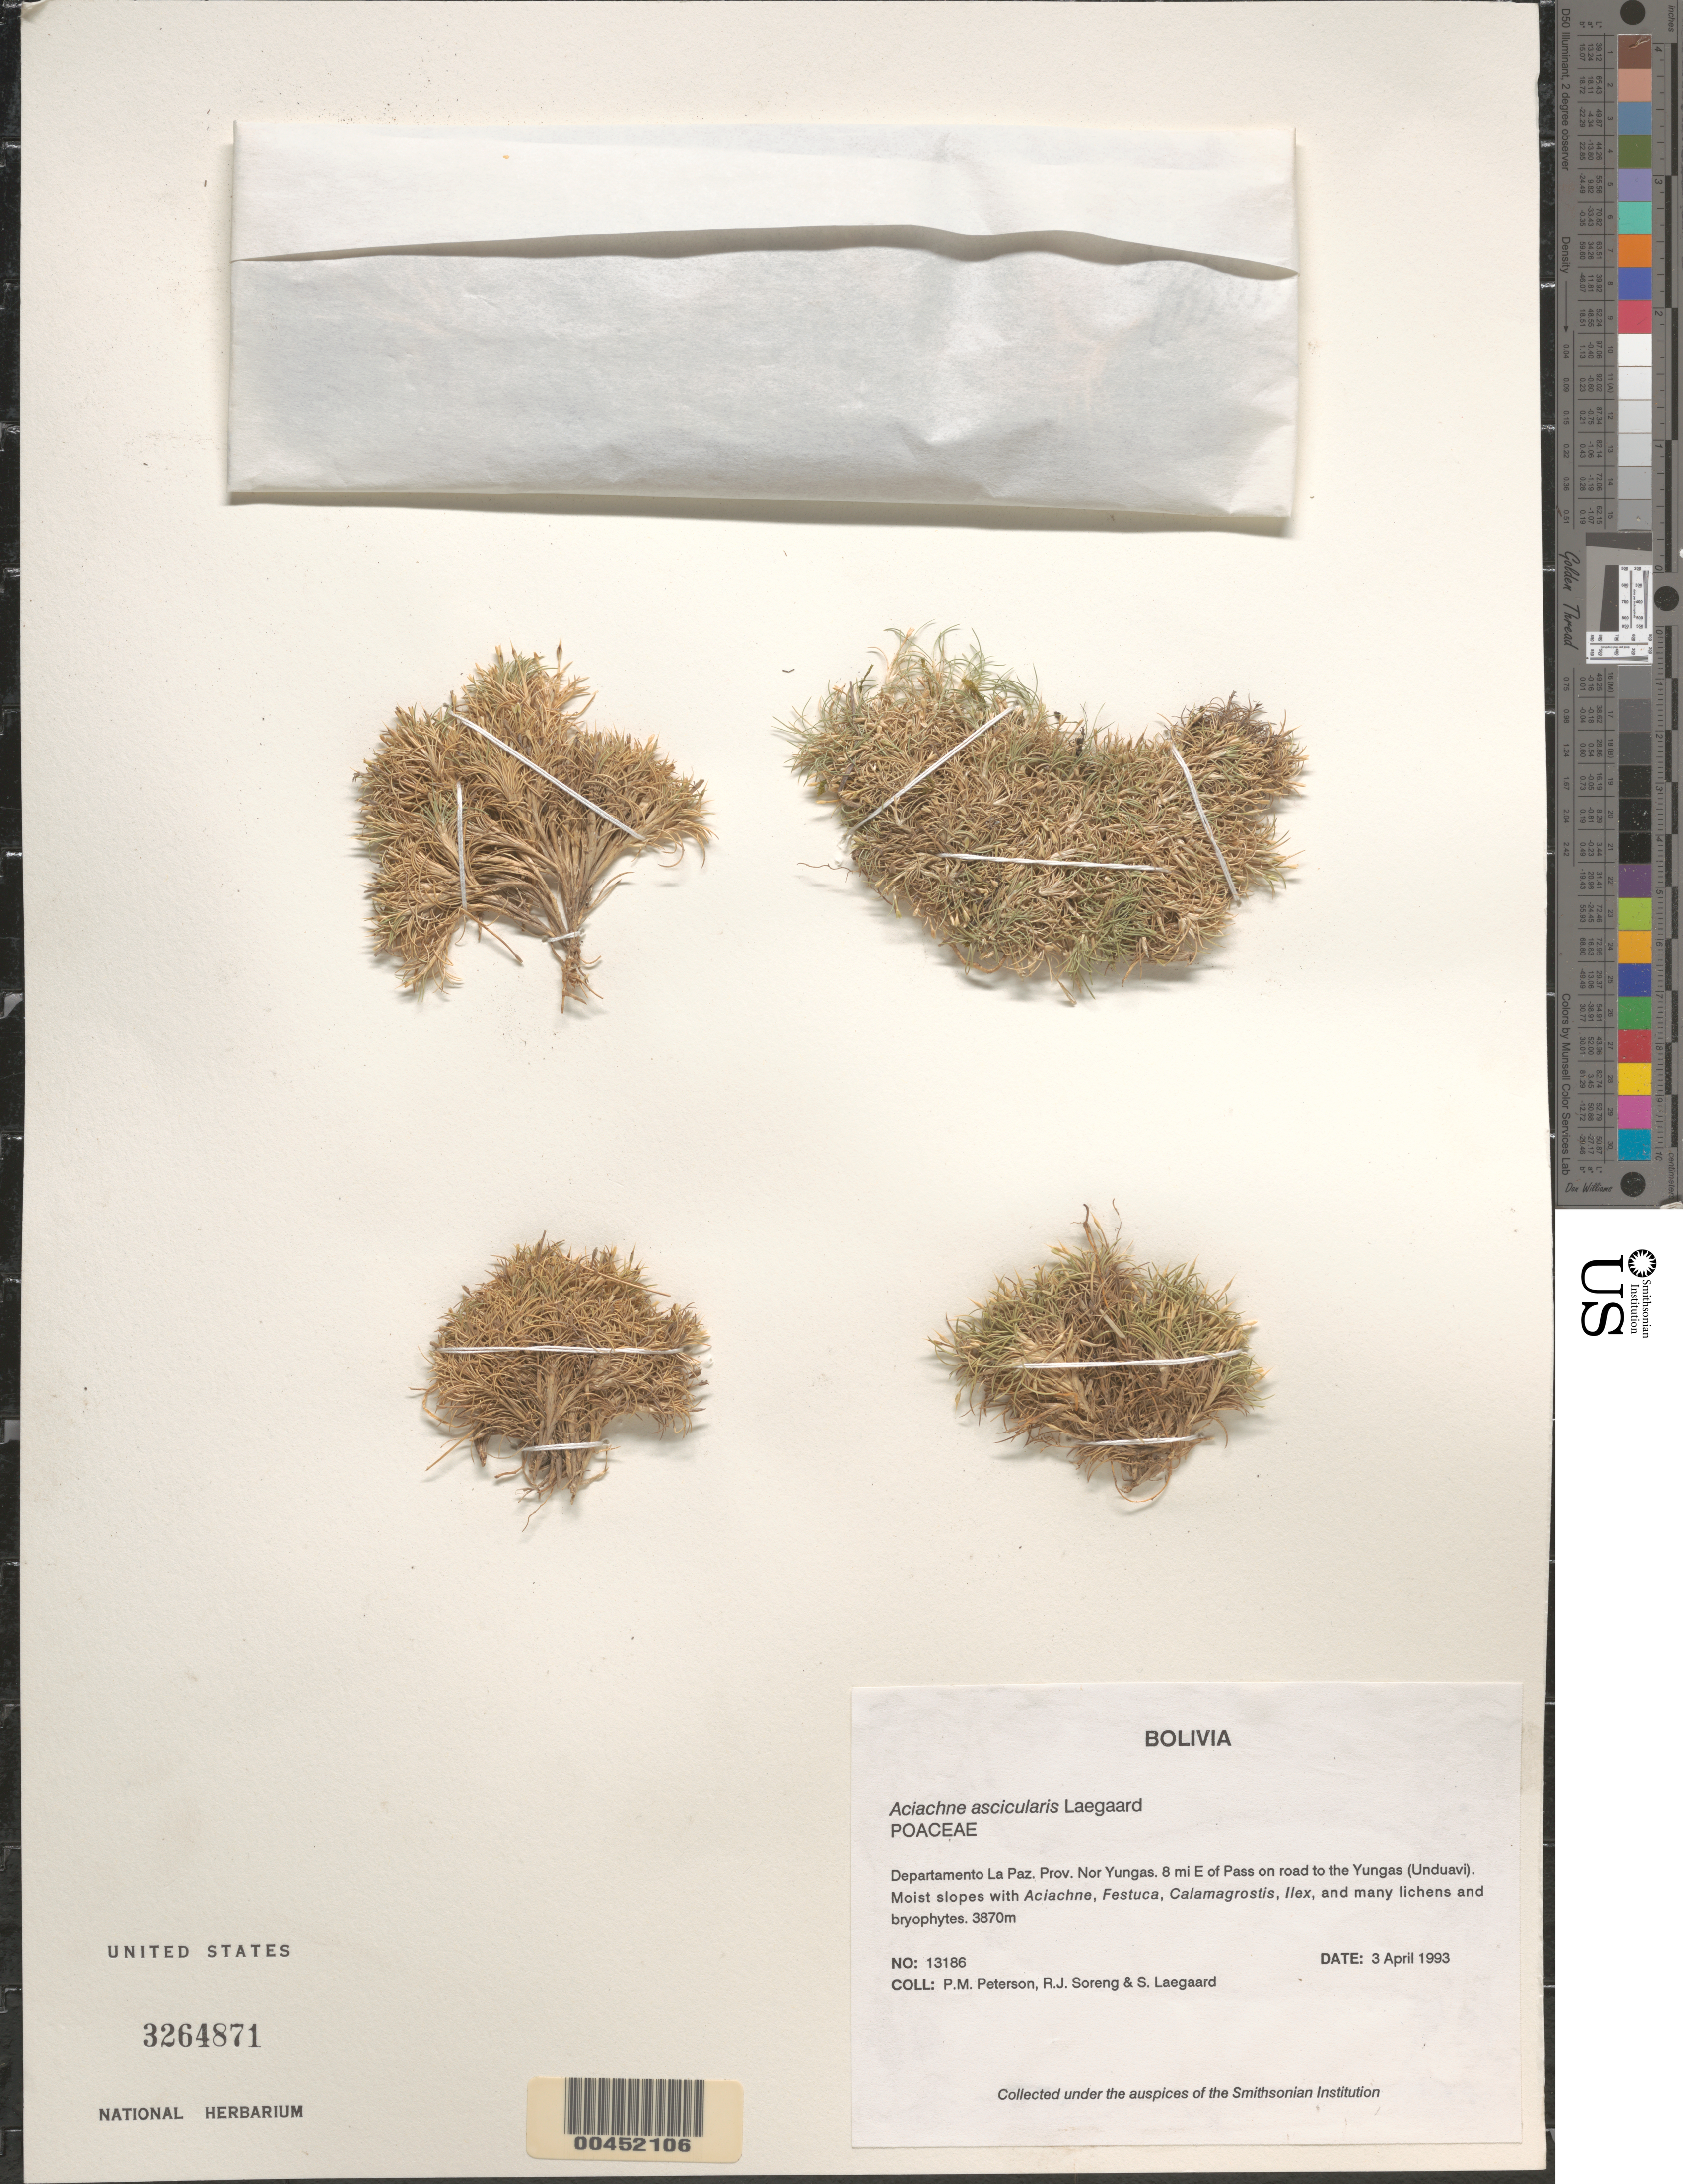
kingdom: Plantae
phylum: Tracheophyta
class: Liliopsida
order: Poales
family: Poaceae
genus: Aciachne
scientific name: Aciachne acicularis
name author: Lægaard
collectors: P. M. Peterson, R. J. Soreng & S. Lægaard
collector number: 13186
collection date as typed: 03 Apr 1993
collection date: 1993-04-03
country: Bolivia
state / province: La Paz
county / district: Nor Yungas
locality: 8 mi E of Pass on road to the Yungas (Unduavi).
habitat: Moist slopes with Aciachne, Festuca, Calamagrostis, Ilex, and many lichens and bryophytes.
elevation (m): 3870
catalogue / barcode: US 3264871